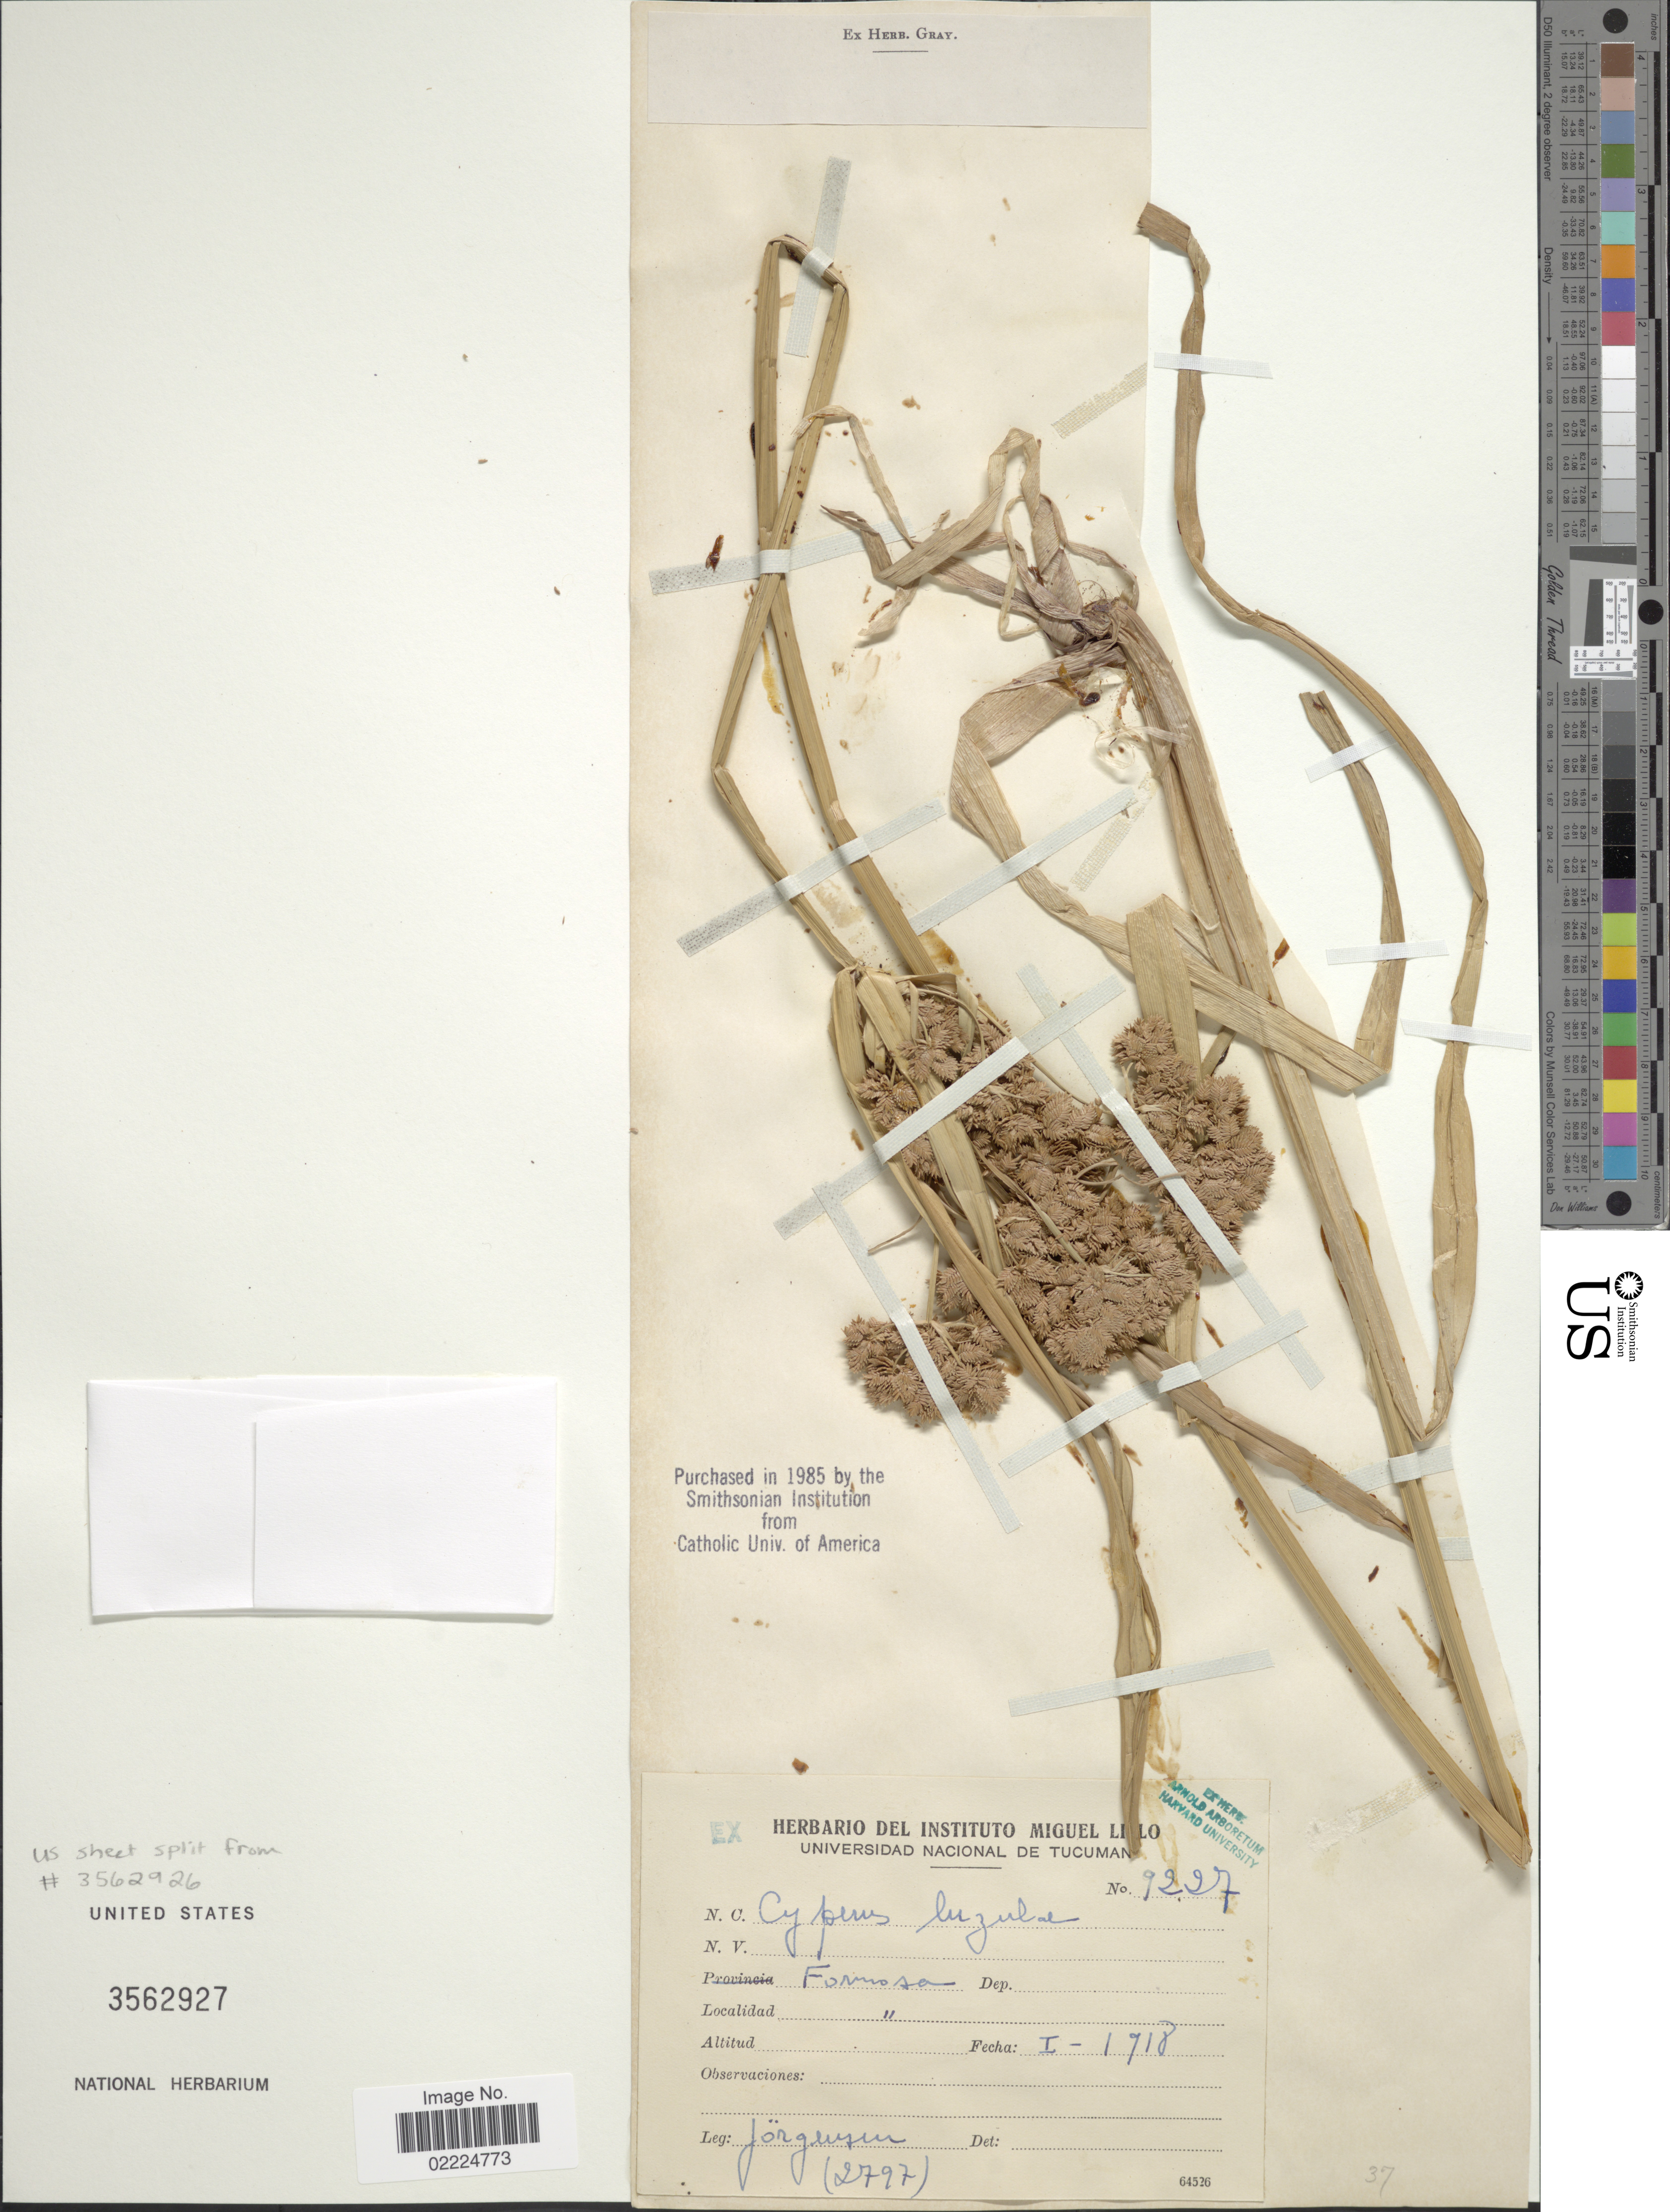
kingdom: Plantae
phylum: Tracheophyta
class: Liliopsida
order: Poales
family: Cyperaceae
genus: Cyperus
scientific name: Cyperus virens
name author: Michx.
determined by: Strong, Mark T., (BOT), Smithsonian Institution - National Museum of Natural History (UNITED STATES)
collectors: Jorgensen, --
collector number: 2797/9227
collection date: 1918-01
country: Argentina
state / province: Formosa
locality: Formosa.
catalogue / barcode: US 3562927